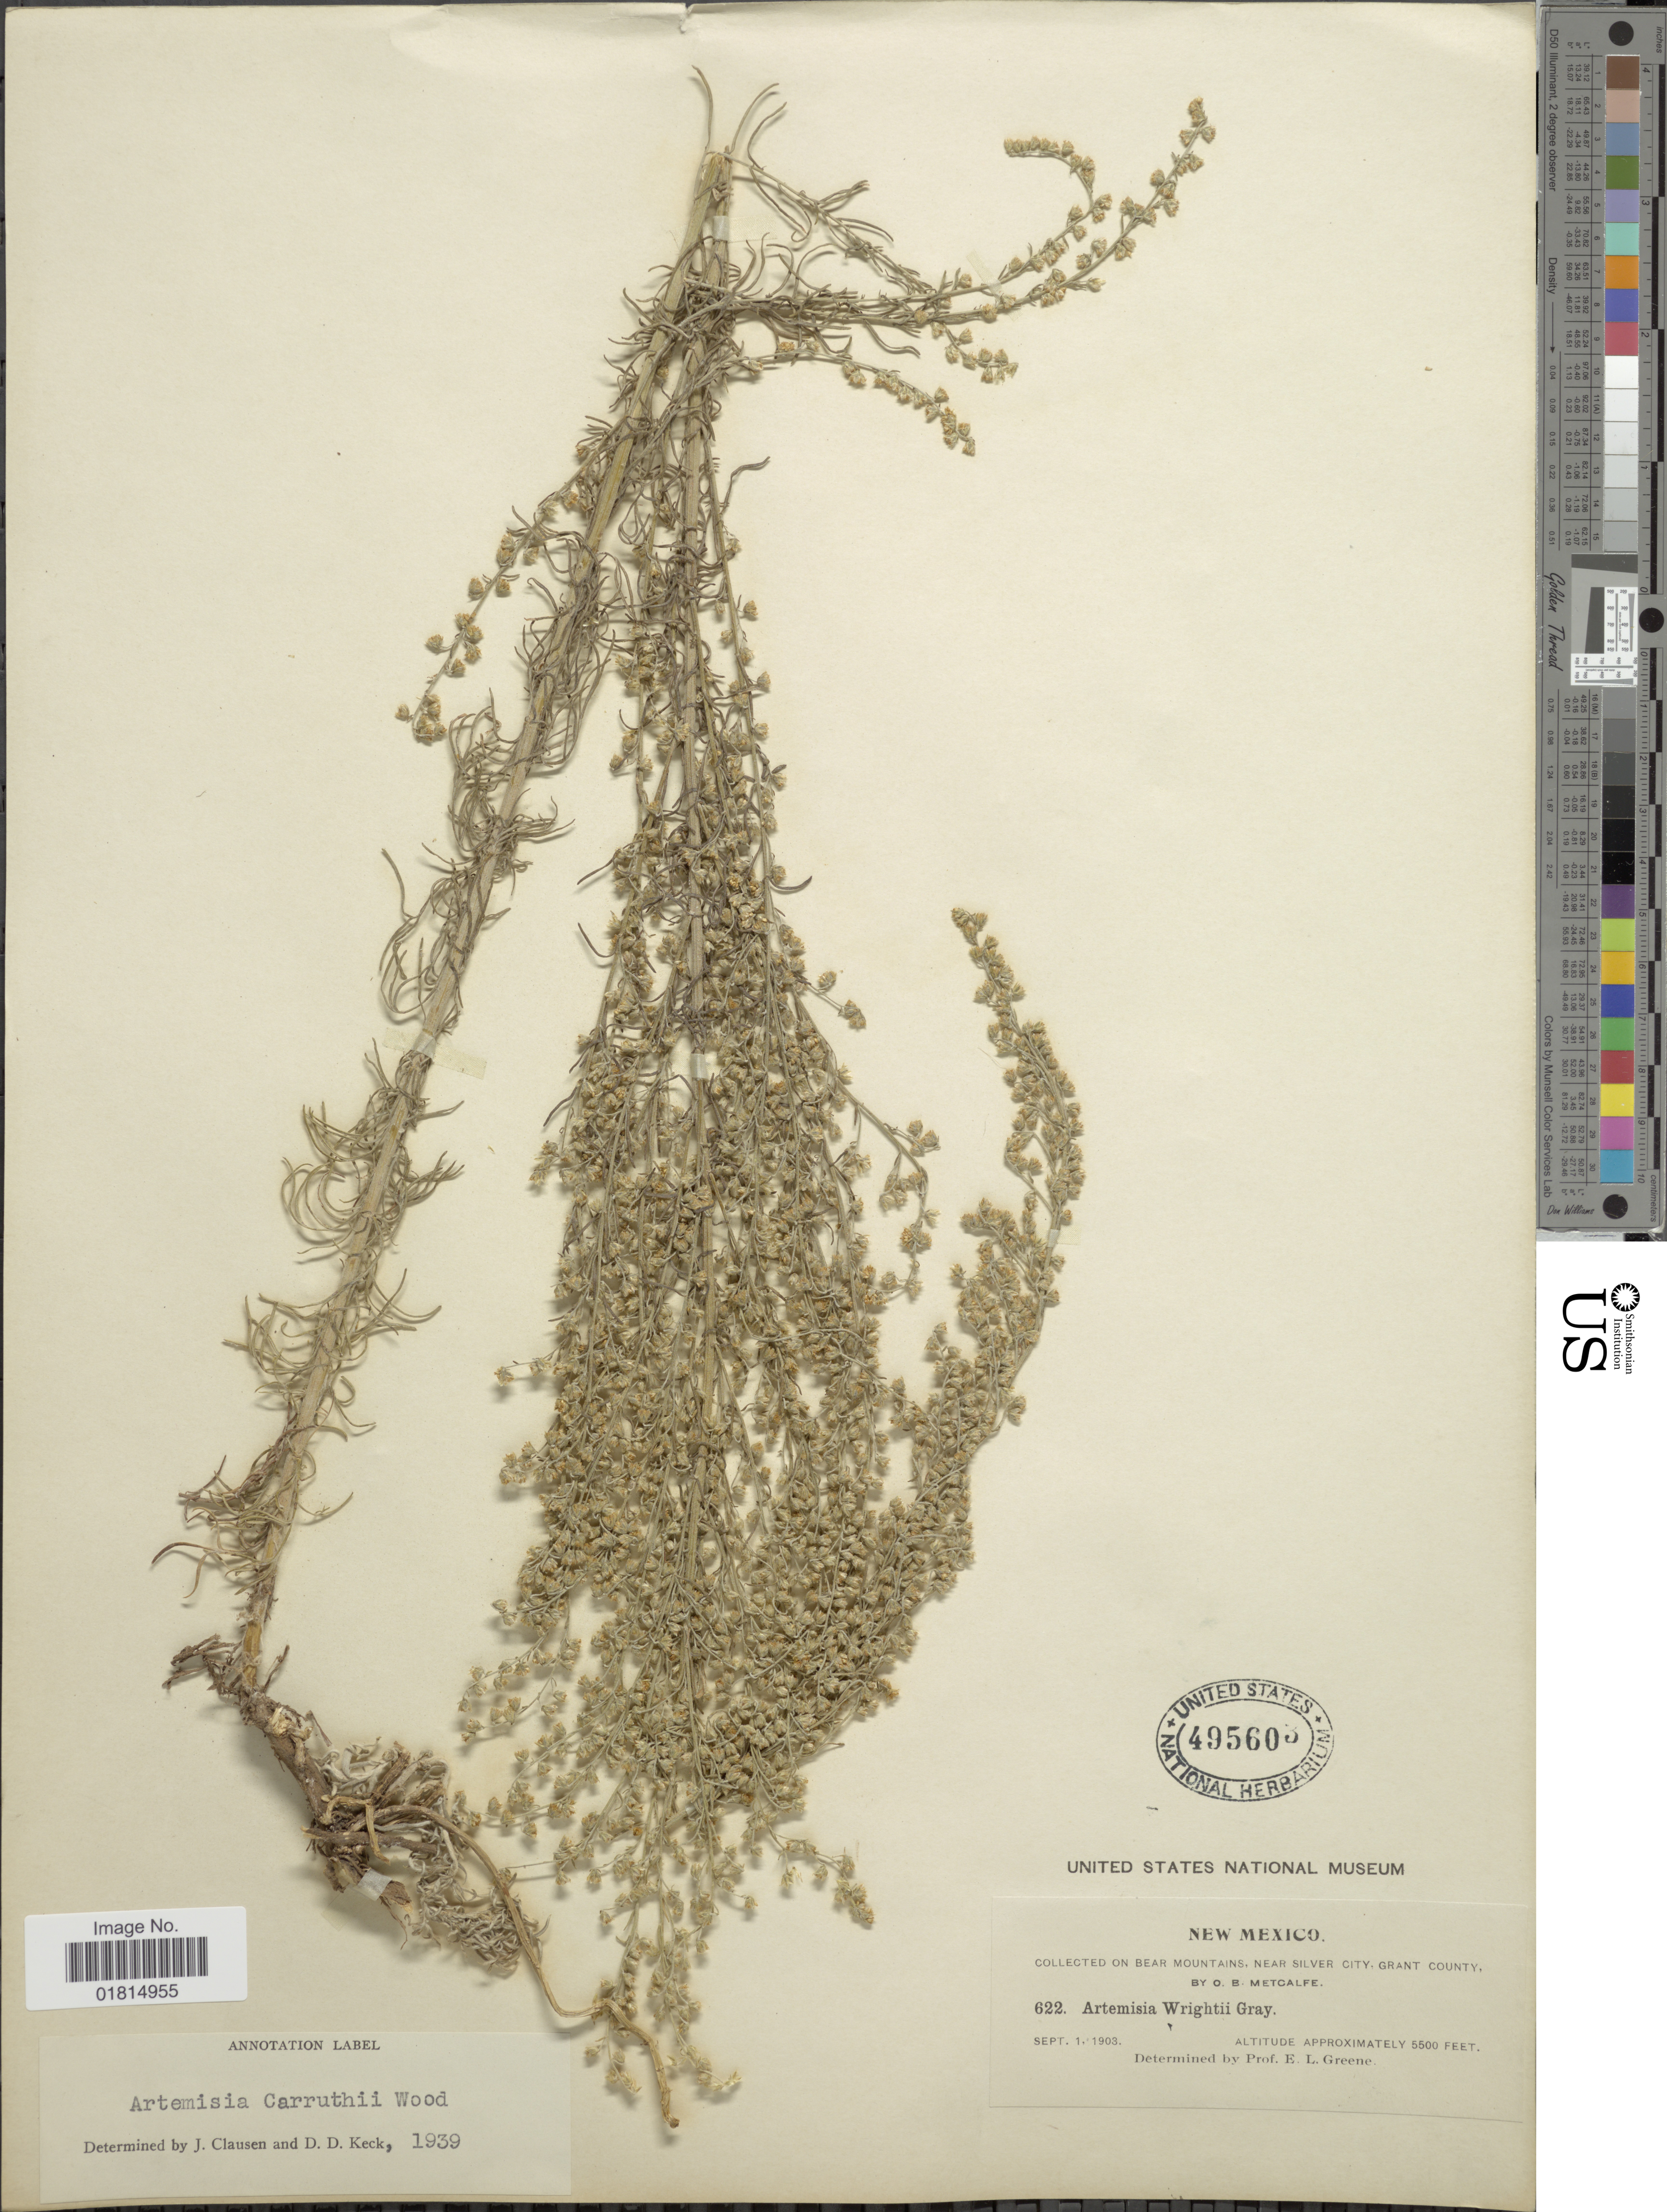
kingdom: Plantae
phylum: Tracheophyta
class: Magnoliopsida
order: Asterales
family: Asteraceae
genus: Artemisia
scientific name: Artemisia carruthii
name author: Alph. Wood ex Carruth.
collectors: O. B. Metcalfe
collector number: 622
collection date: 1903-09-01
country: United States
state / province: New Mexico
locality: On Bear Mountains, near Silver City, Grant County.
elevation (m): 1676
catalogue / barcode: US 495603